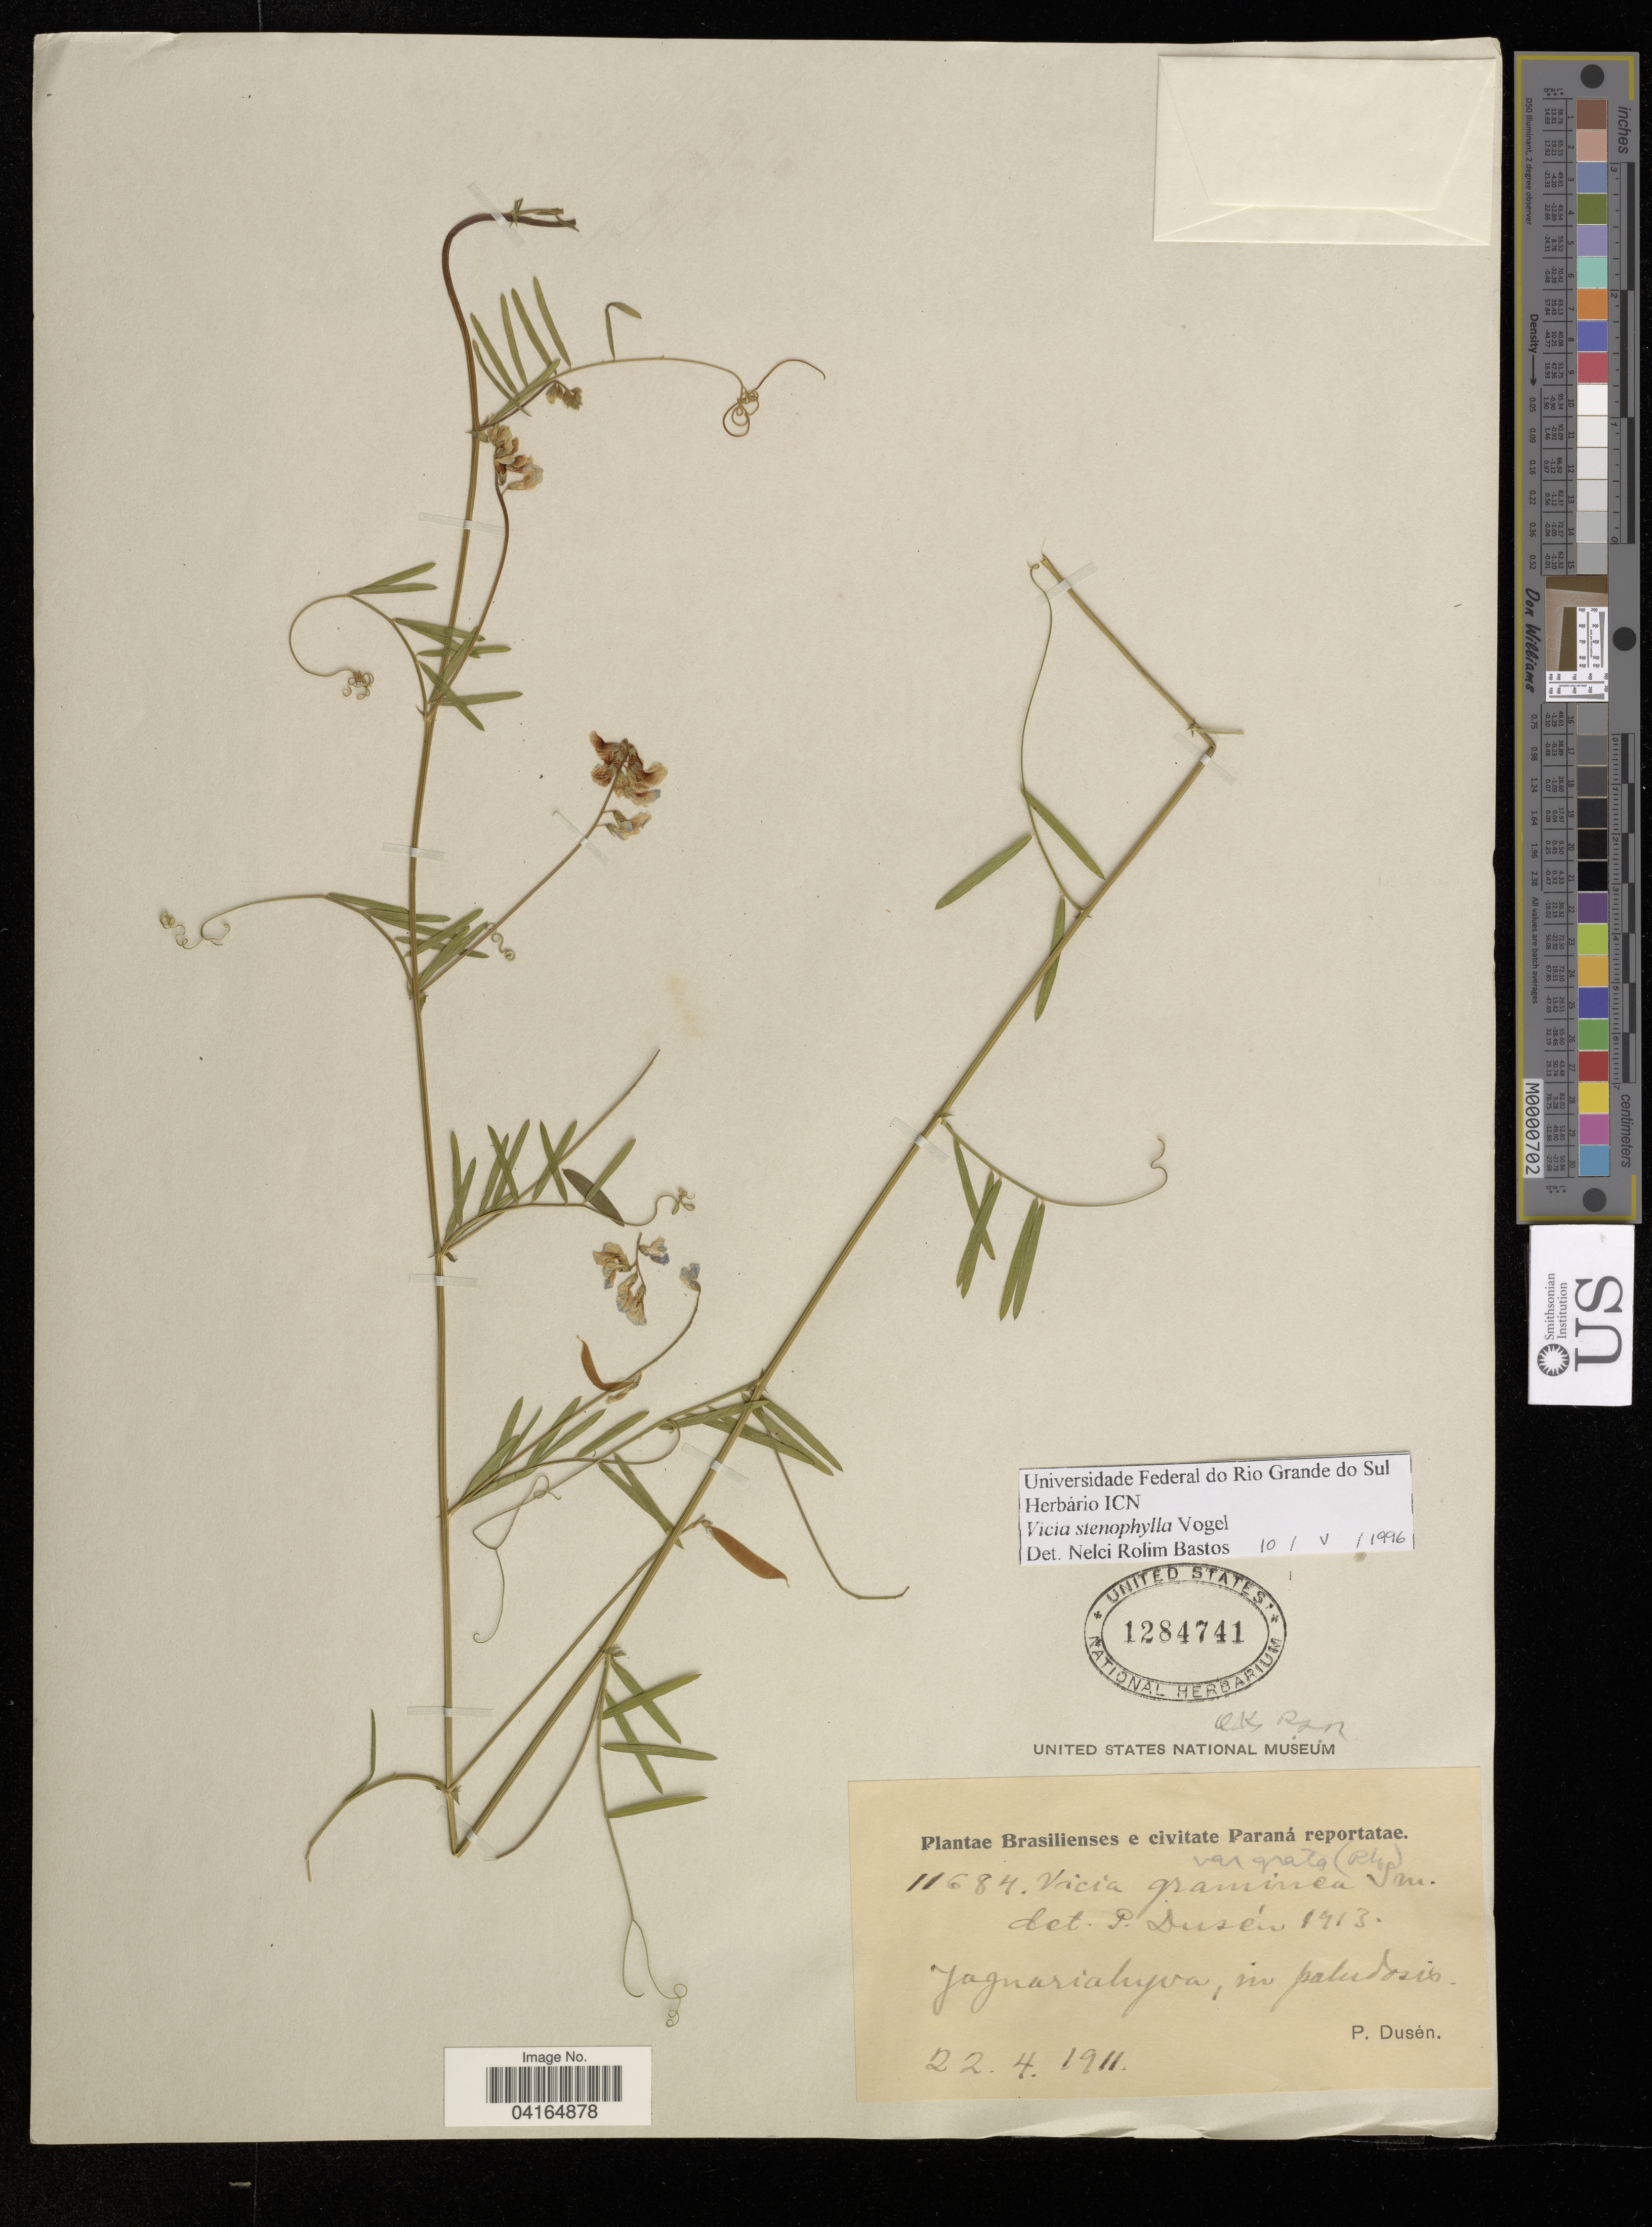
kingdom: Plantae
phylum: Tracheophyta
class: Magnoliopsida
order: Fabales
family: Fabaceae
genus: Vicia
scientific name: Vicia stenophylla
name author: Vogel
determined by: Hechenleitner, Paulina, RBG Edinburgh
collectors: P. Dusén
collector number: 11684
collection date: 1911-04-22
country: Brazil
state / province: Paraná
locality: Jaguariahyva, in paludosio.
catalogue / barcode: US 1284741